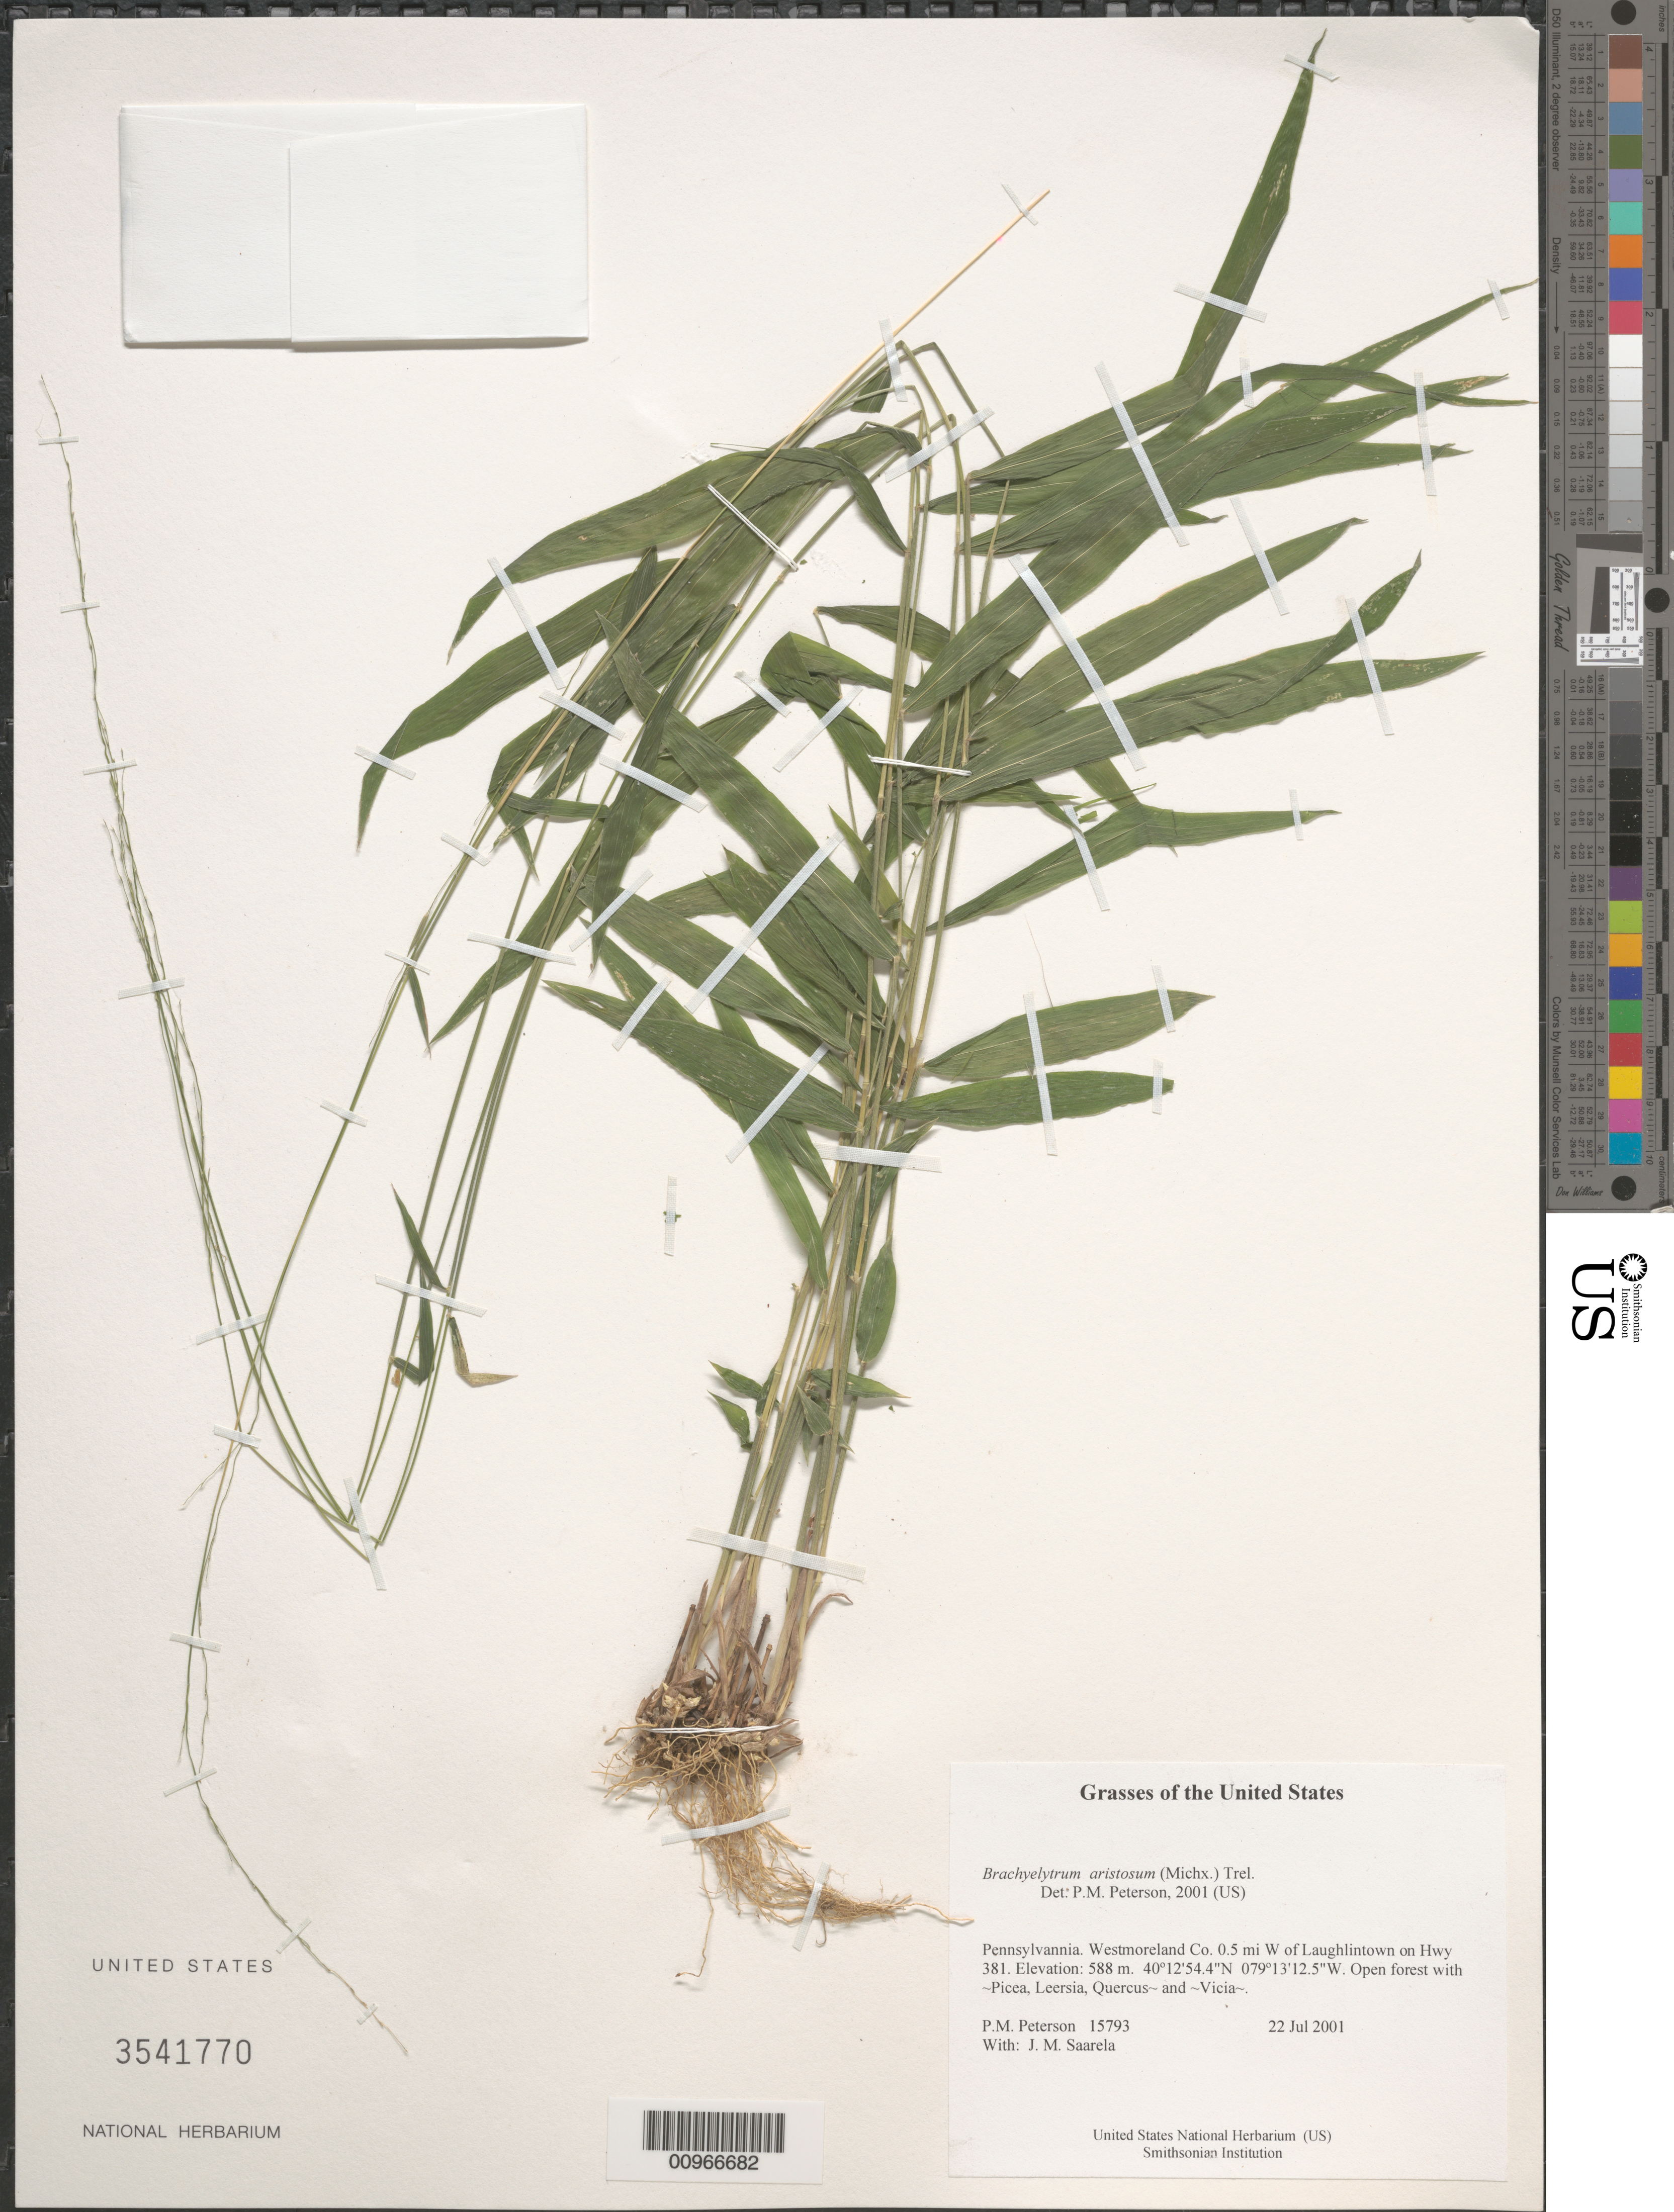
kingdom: Plantae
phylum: Tracheophyta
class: Liliopsida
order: Poales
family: Poaceae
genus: Brachyelytrum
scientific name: Brachyelytrum aristosum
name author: (Michx.) P. Beauv. ex Trel.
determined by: Peterson, Paul M., (BOT), Smithsonian Institution - National Museum of Natural History (UNITED STATES)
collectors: P. M. Peterson & J. Saarela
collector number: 15793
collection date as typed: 22 Jul 2001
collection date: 2001-07-22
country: United States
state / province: Pennsylvania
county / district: Westmoreland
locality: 0.5 mi W of Laughlintown on Hwy 381.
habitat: Open forest with ~Picea, Leersia, Quercus~ and ~Vicia~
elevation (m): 588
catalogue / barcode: US 3541770